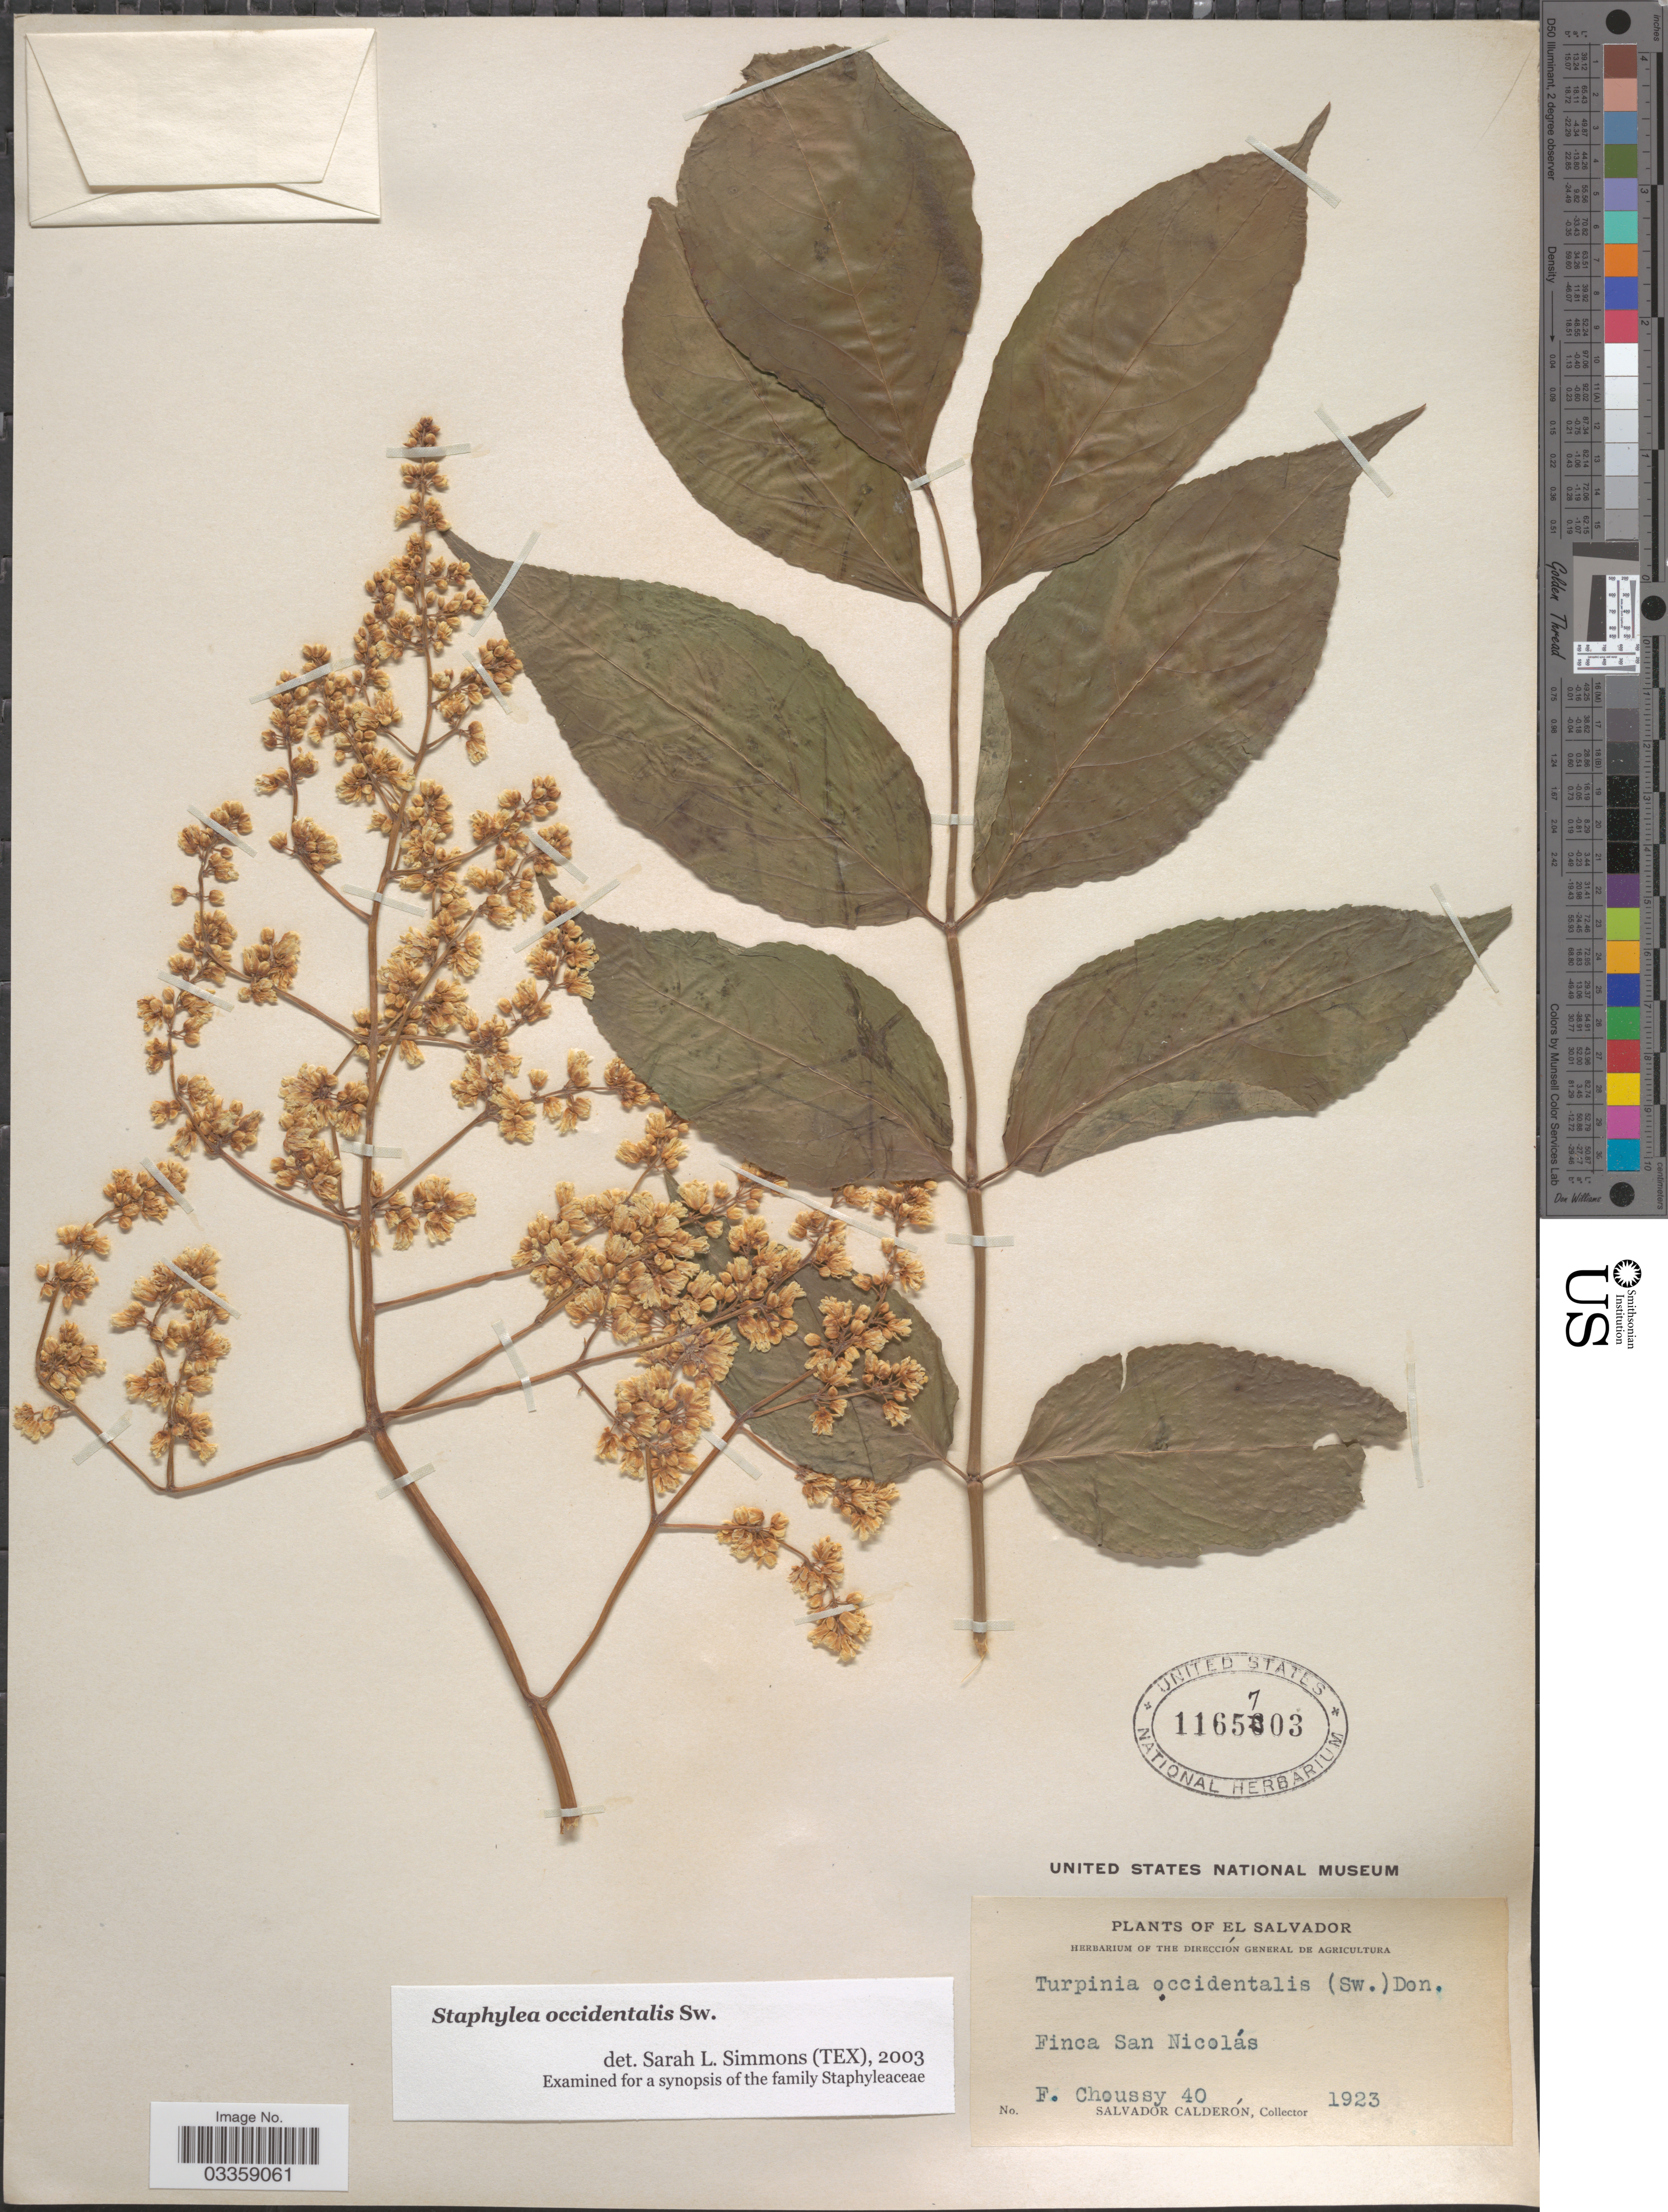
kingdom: Plantae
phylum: Tracheophyta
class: Magnoliopsida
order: Crossosomatales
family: Staphyleaceae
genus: Turpinia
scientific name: Turpinia occidentalis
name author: (Sw.) G. Don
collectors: F. Choussy & S. Calderón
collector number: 40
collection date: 1923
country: El Salvador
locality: Finca San Nicolás.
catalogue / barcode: US 1165703